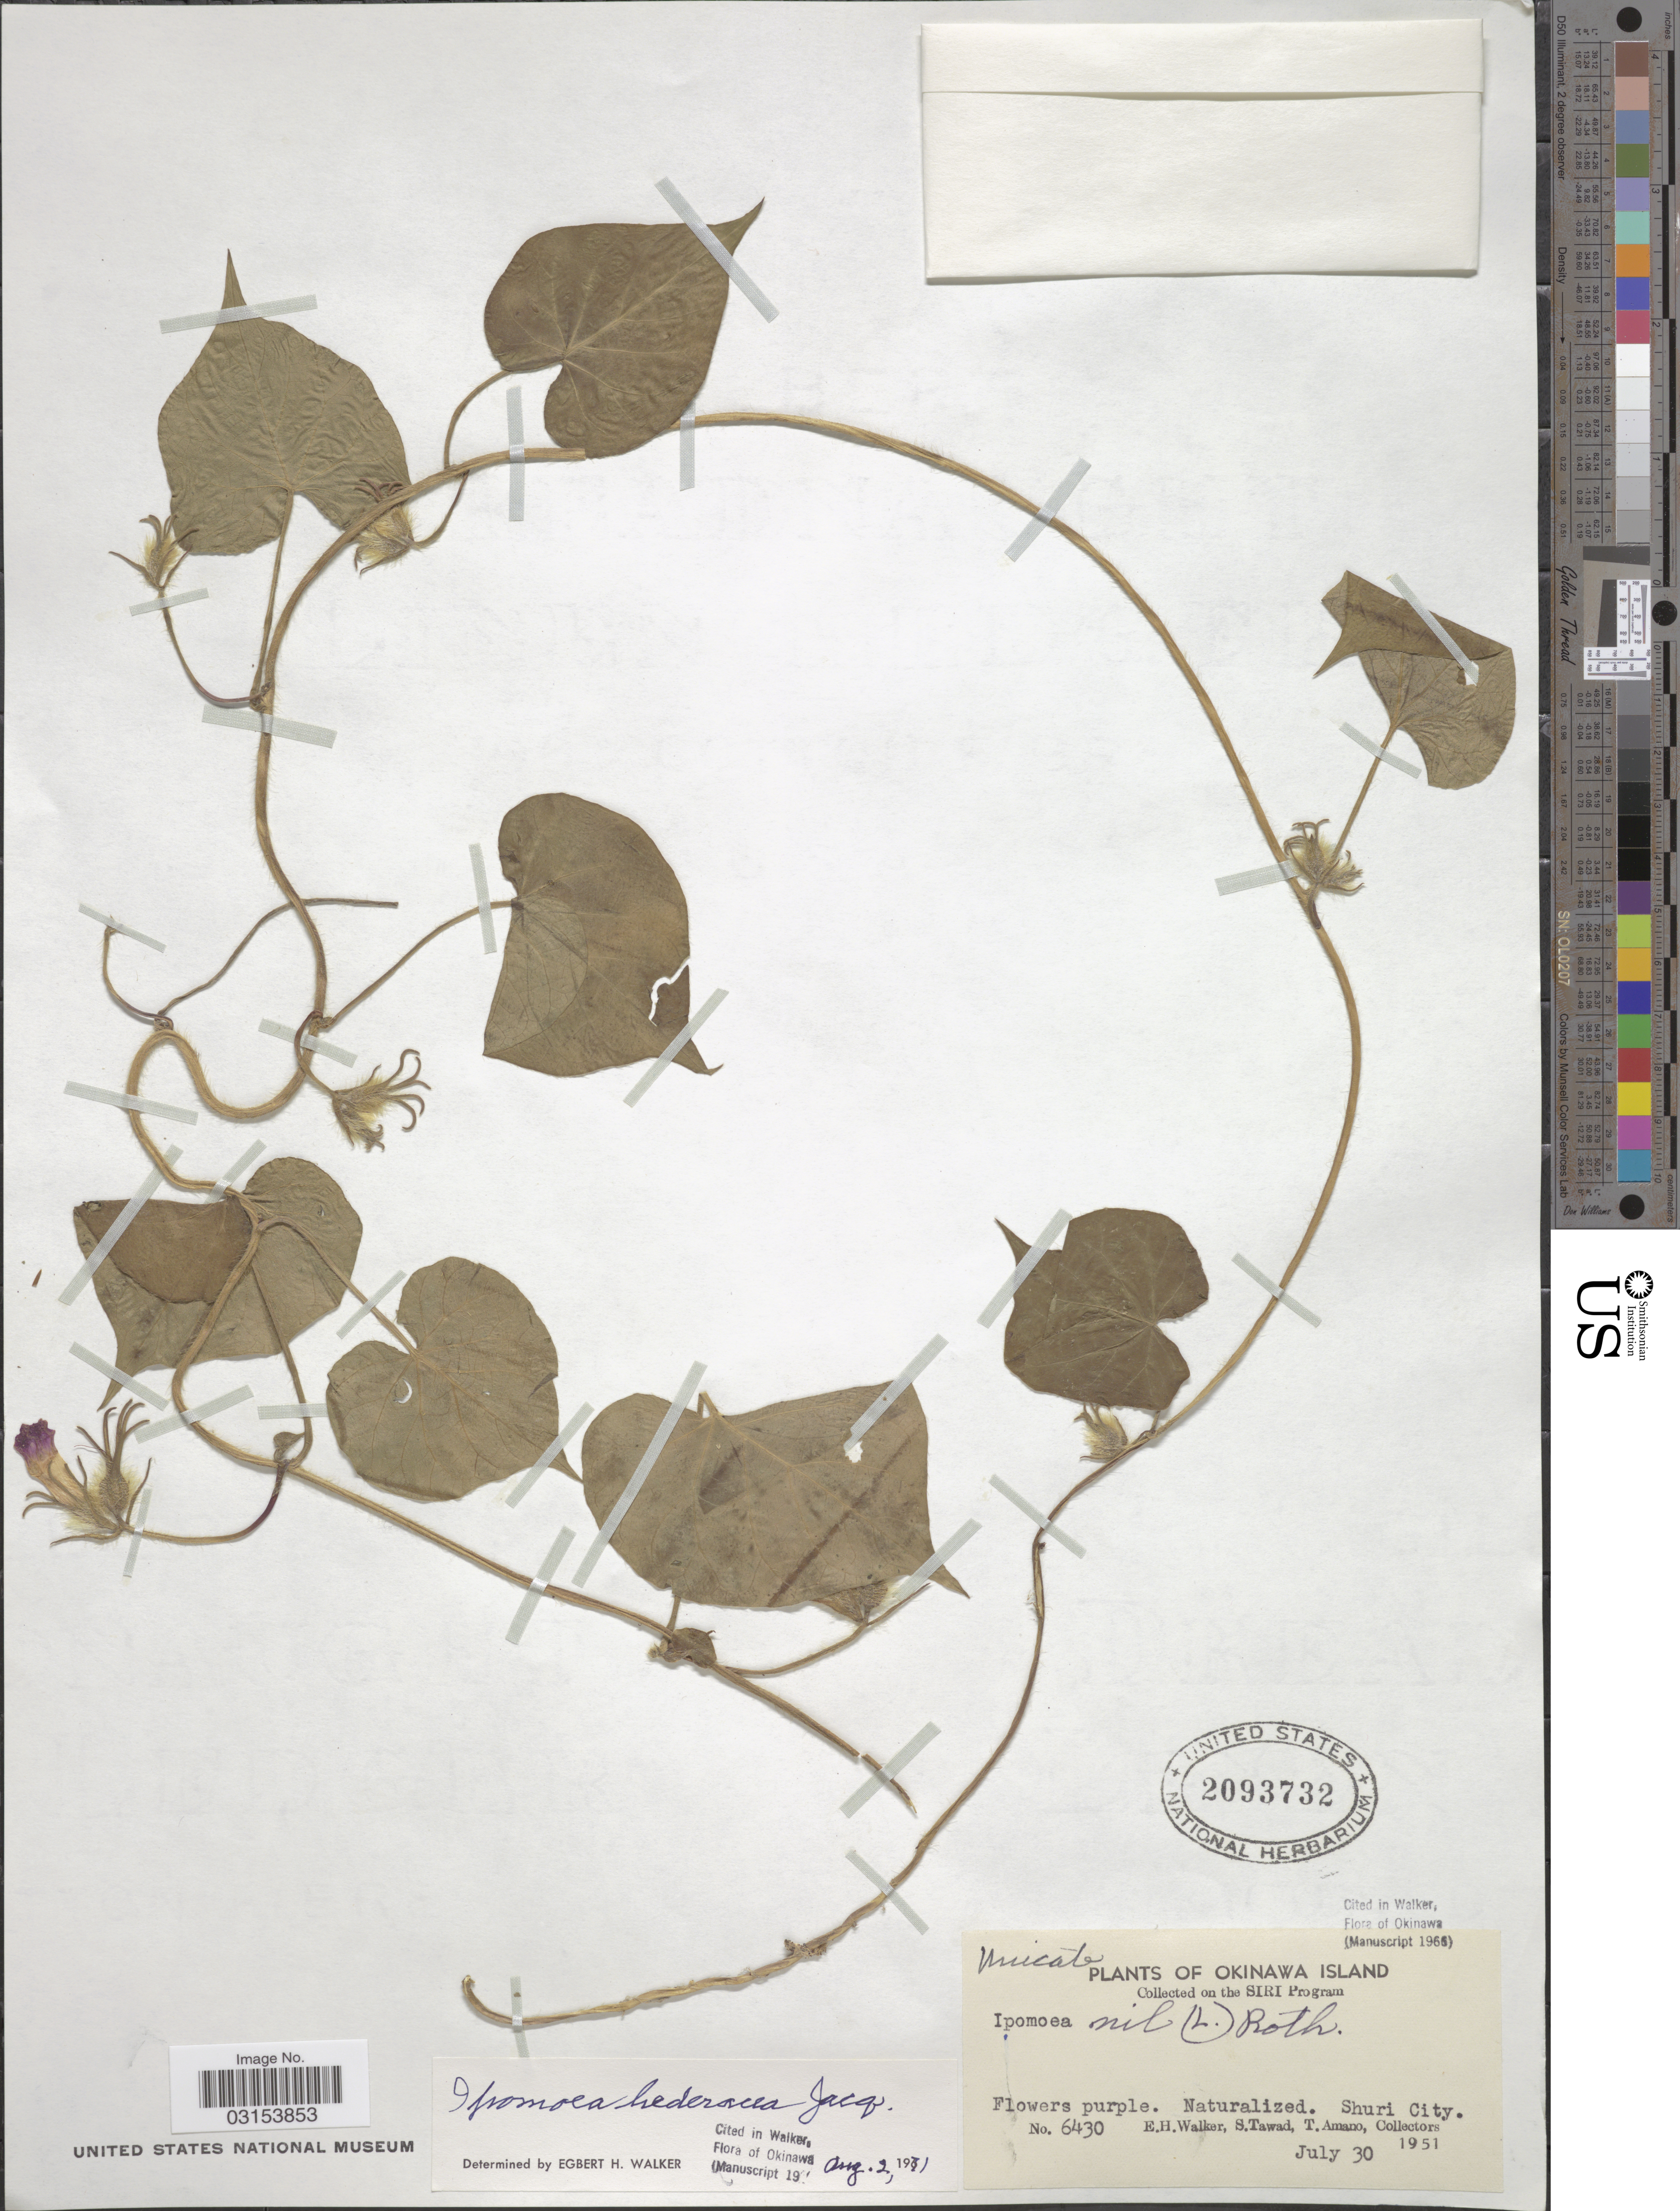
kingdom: Plantae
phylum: Tracheophyta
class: Magnoliopsida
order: Solanales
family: Convolvulaceae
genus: Ipomoea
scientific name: Ipomoea hederacea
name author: Jacq.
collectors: E. H. Walker, E. H. Walker, S. Tawad & T. Amano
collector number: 6430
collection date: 1951-07-30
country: Japan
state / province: Okinawa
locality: Shuri City.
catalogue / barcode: US 2093732